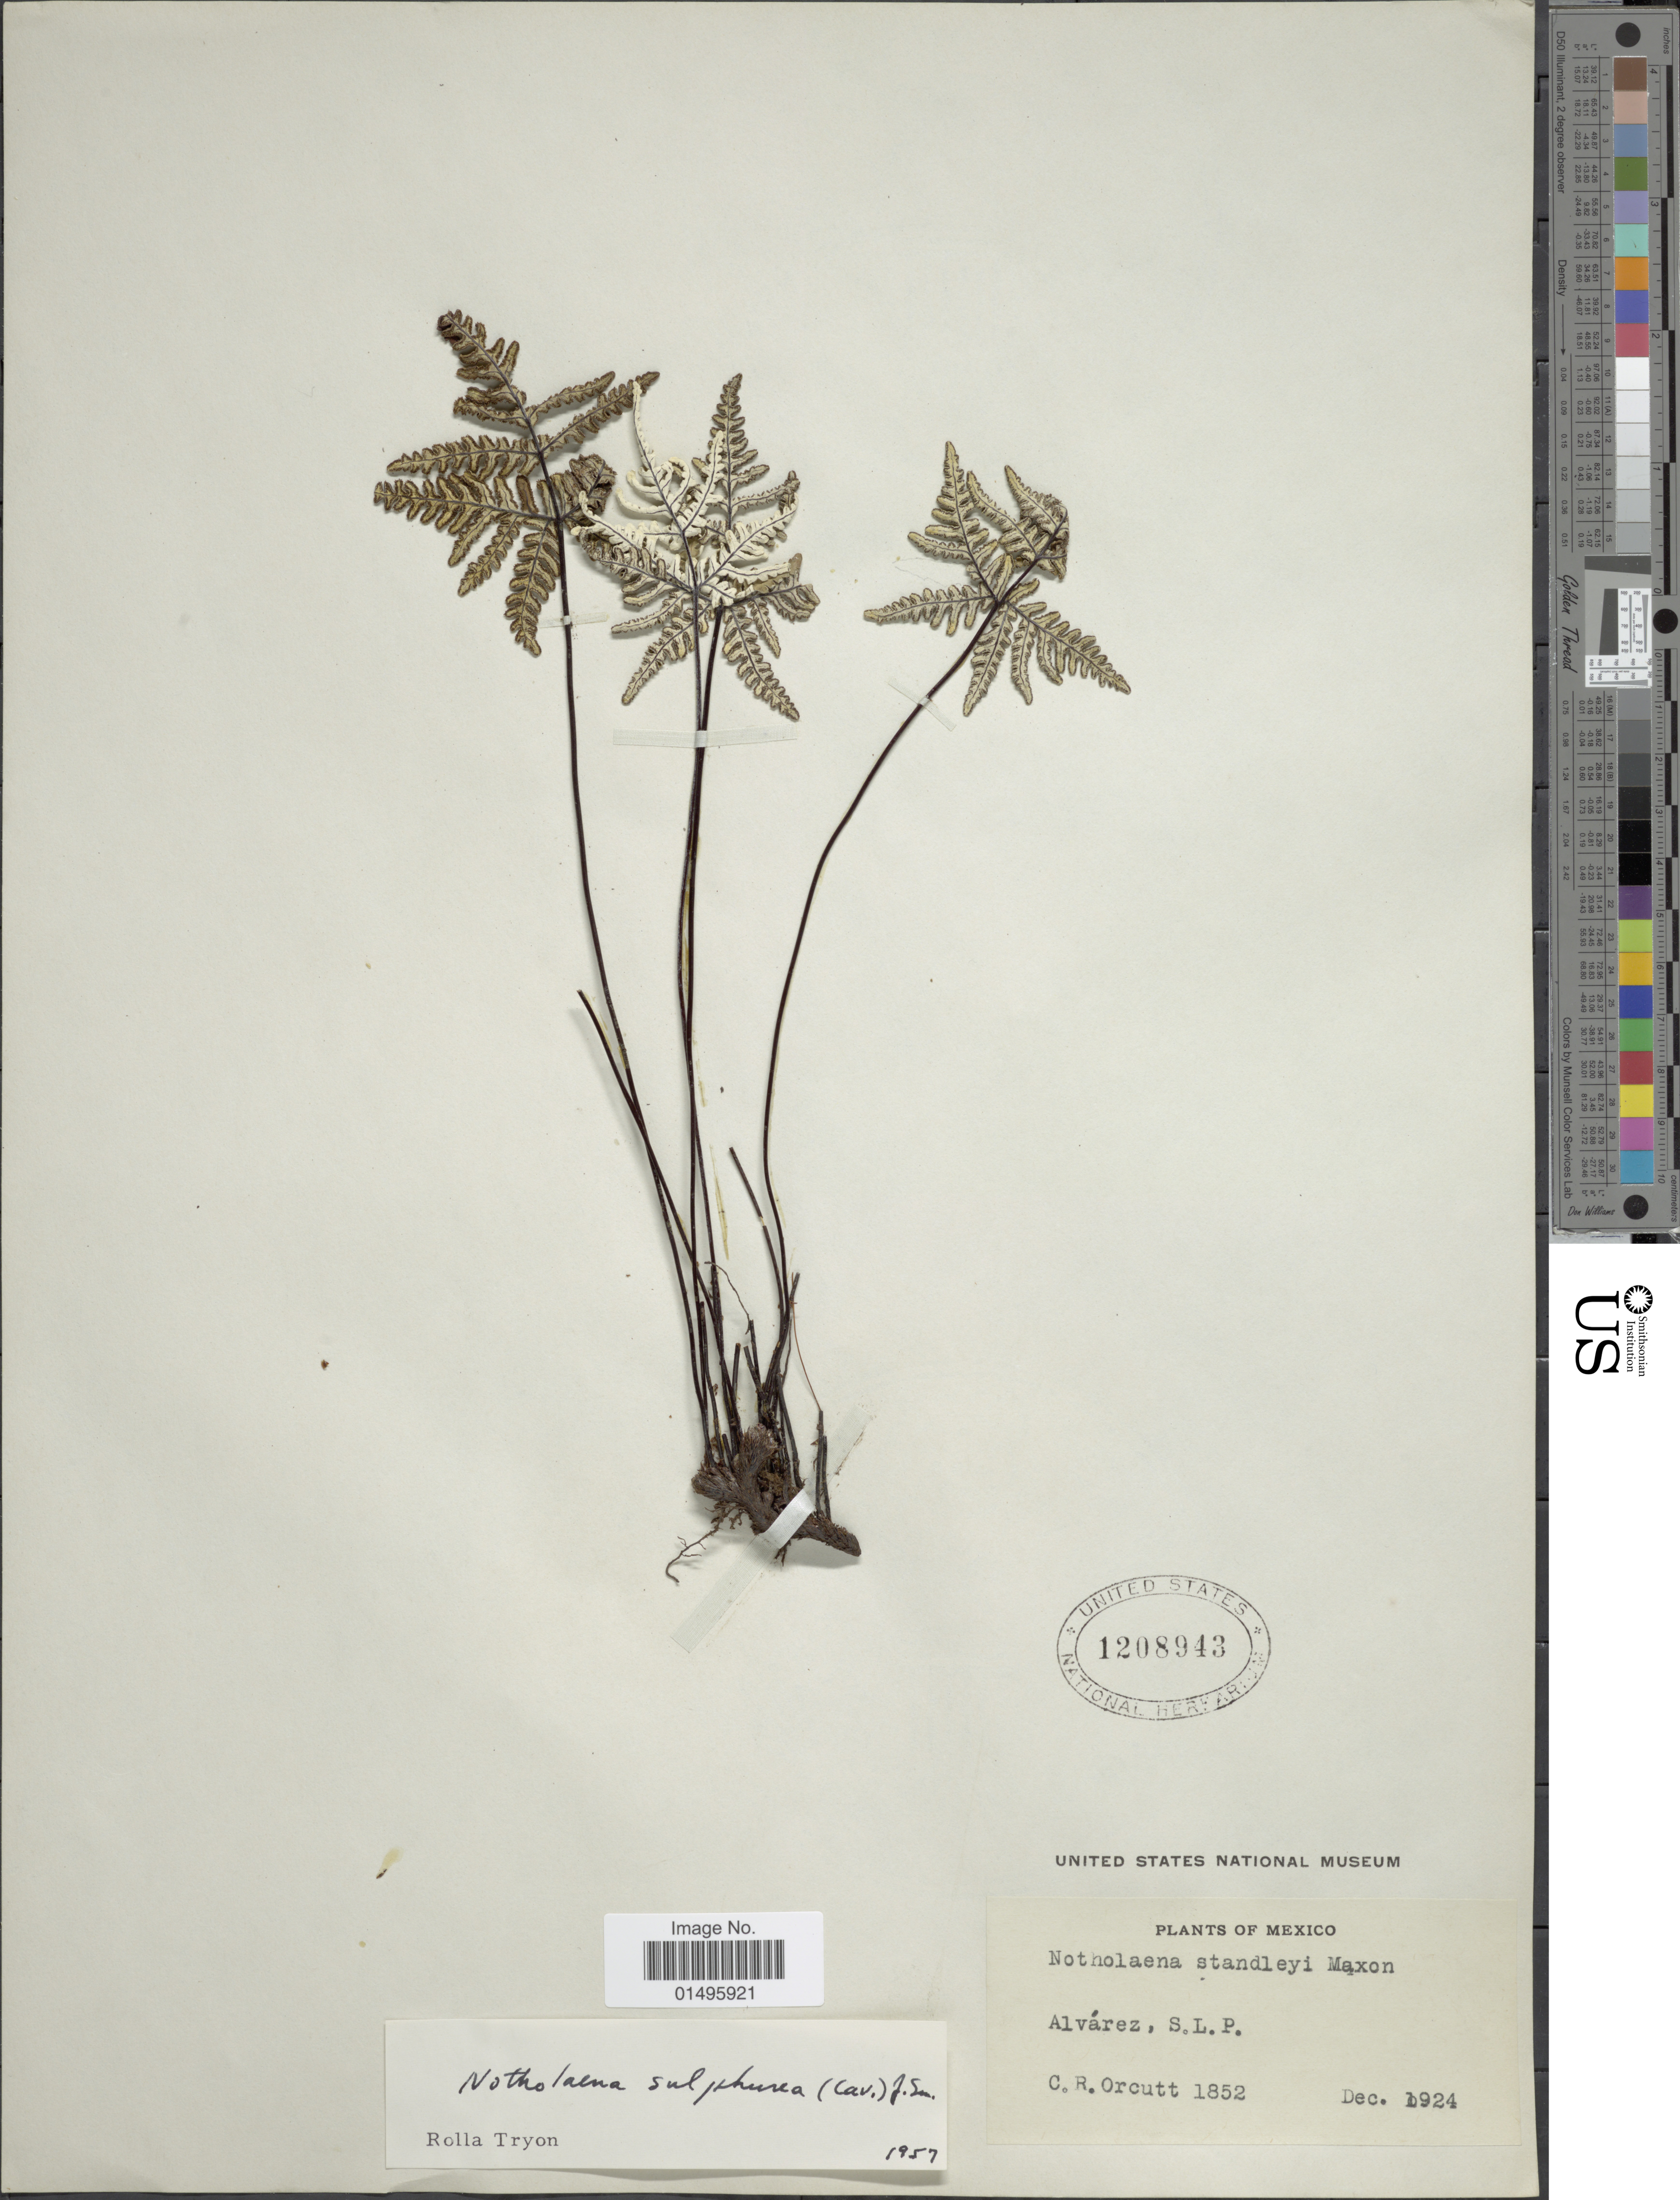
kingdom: Plantae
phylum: Tracheophyta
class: Polypodiopsida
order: Polypodiales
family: Pteridaceae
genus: Notholaena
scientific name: Notholaena sulphurea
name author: (Cav.) Small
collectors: C. R. Orcutt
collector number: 1852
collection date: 1924-12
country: Mexico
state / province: San Luis Potosí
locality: Mexico, Alvarez, S. L. P.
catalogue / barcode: US 1208943